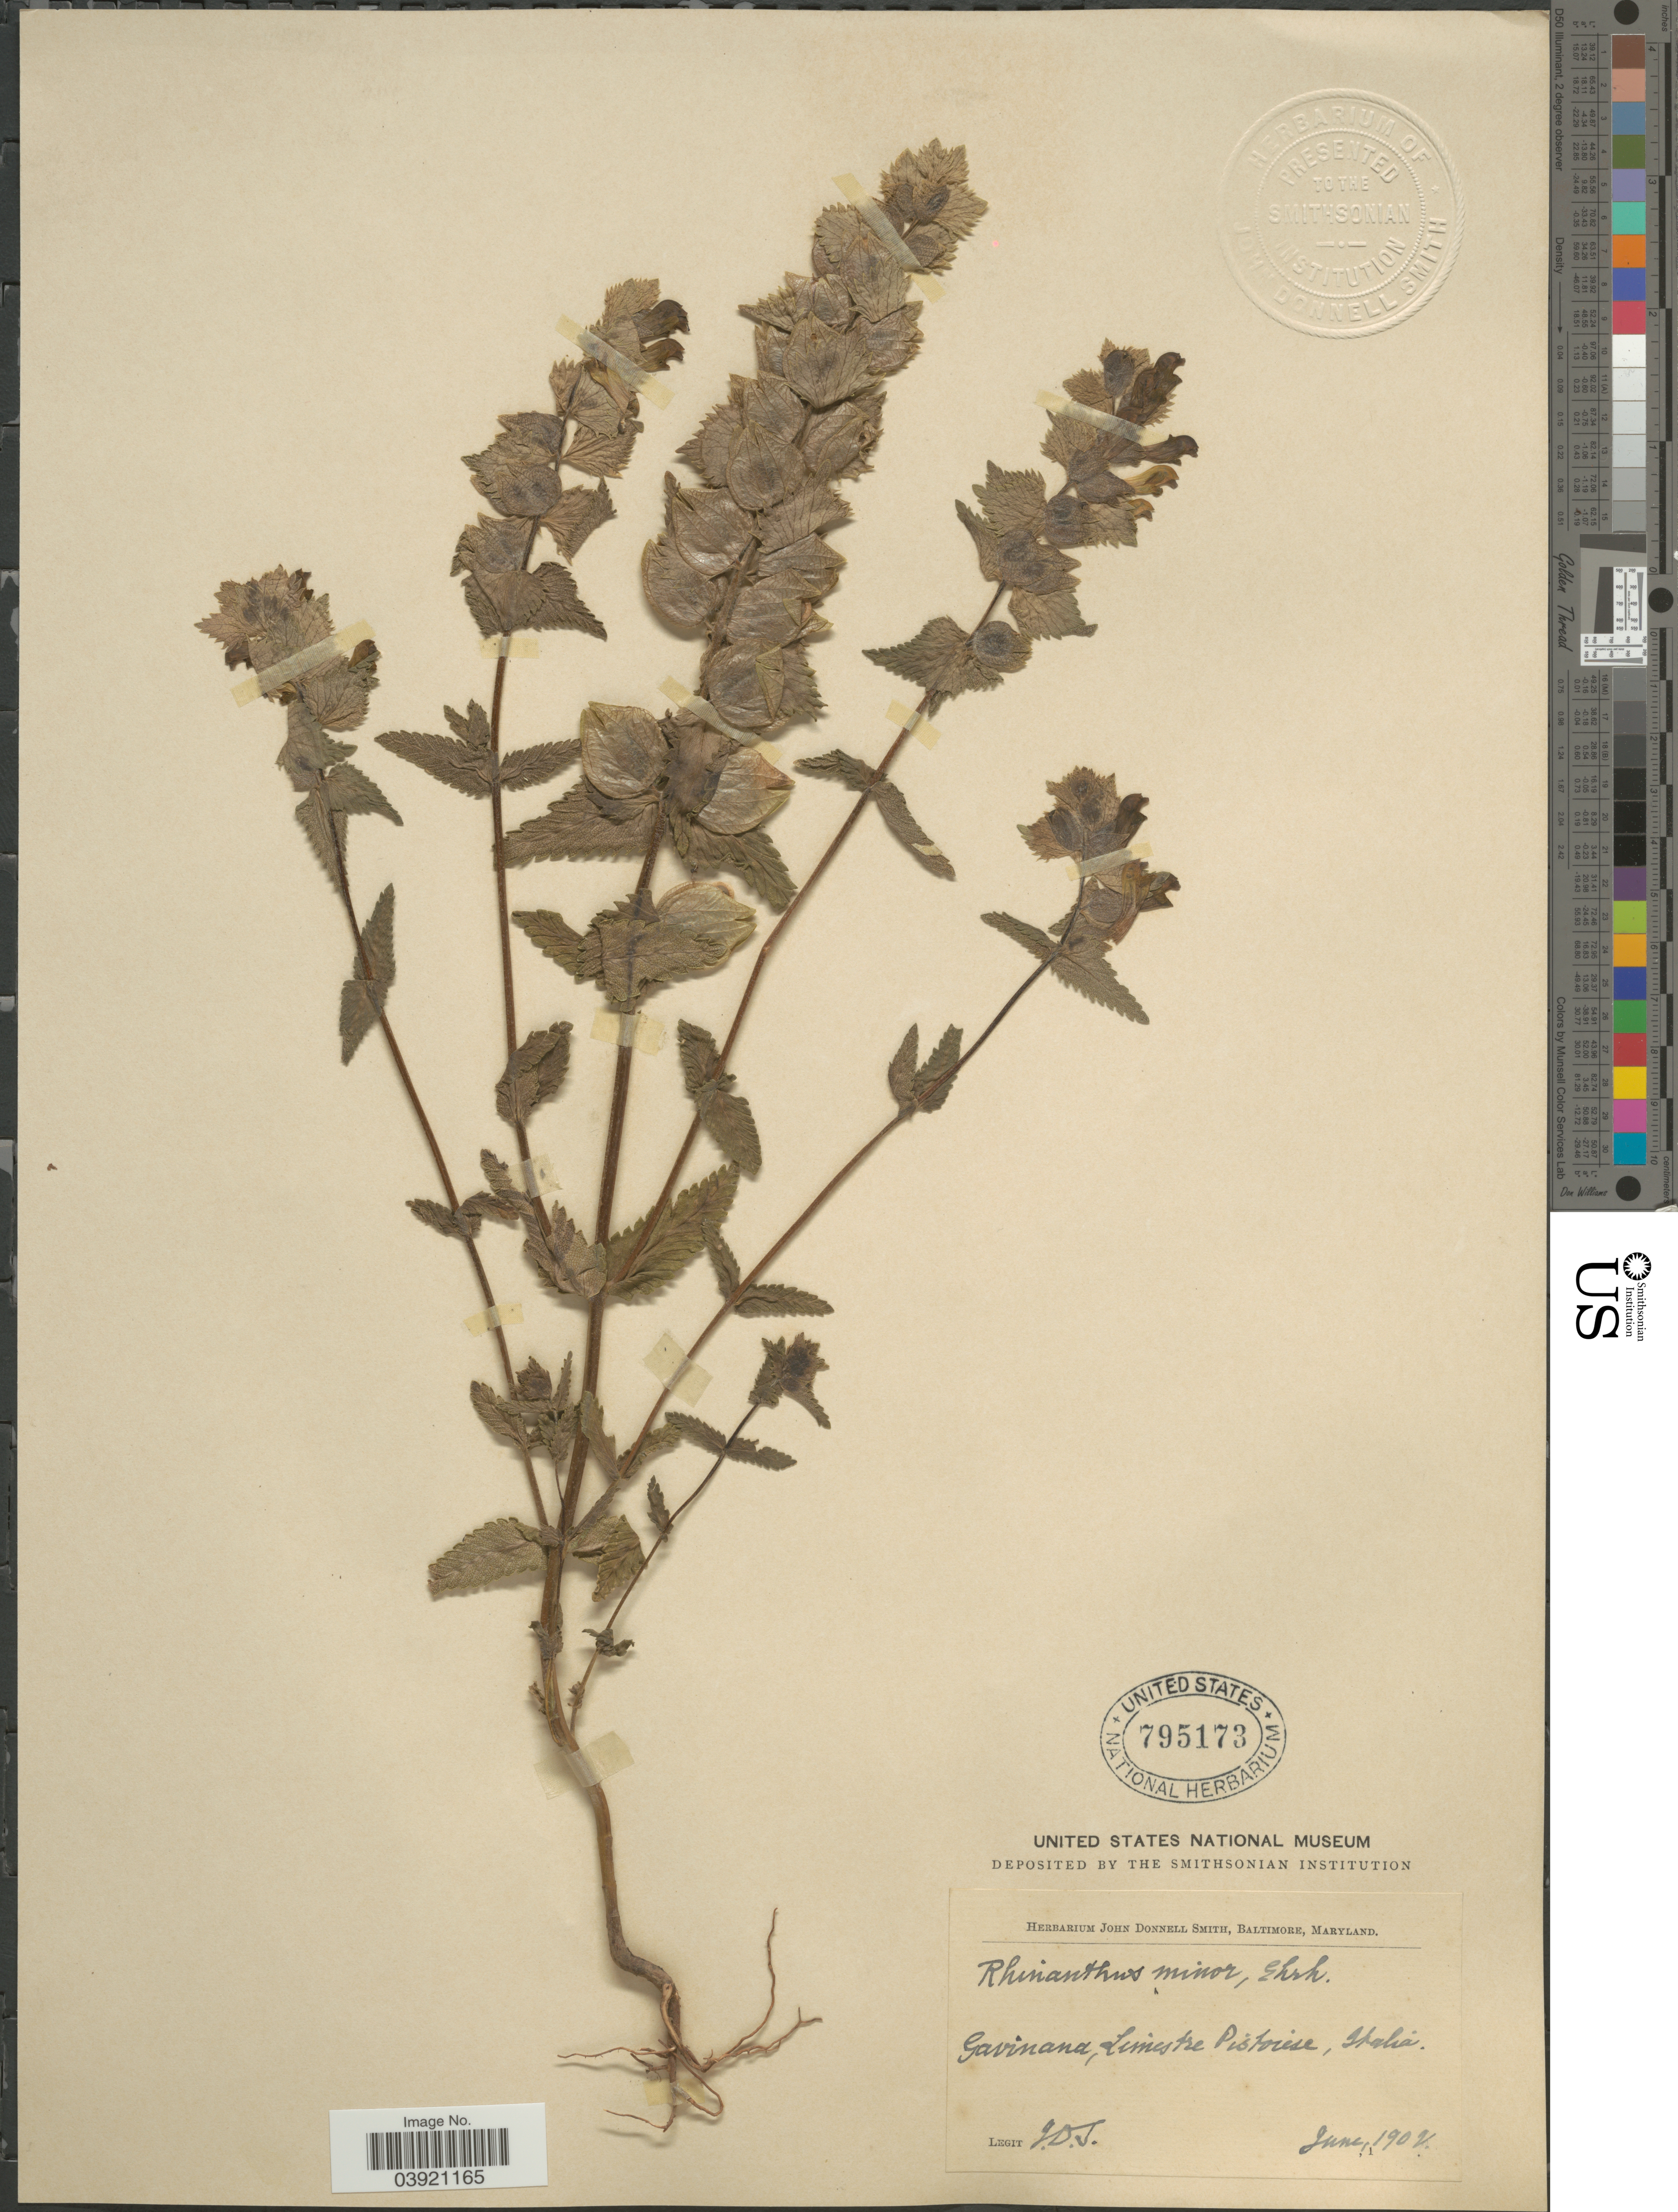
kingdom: Plantae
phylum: Tracheophyta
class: Magnoliopsida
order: Lamiales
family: Orobanchaceae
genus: Rhinanthus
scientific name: Rhinanthus minor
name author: L.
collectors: J. Donnell Smith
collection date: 1902-06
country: Italy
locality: Gavinana, Limestre Pistorese.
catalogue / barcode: US 795173